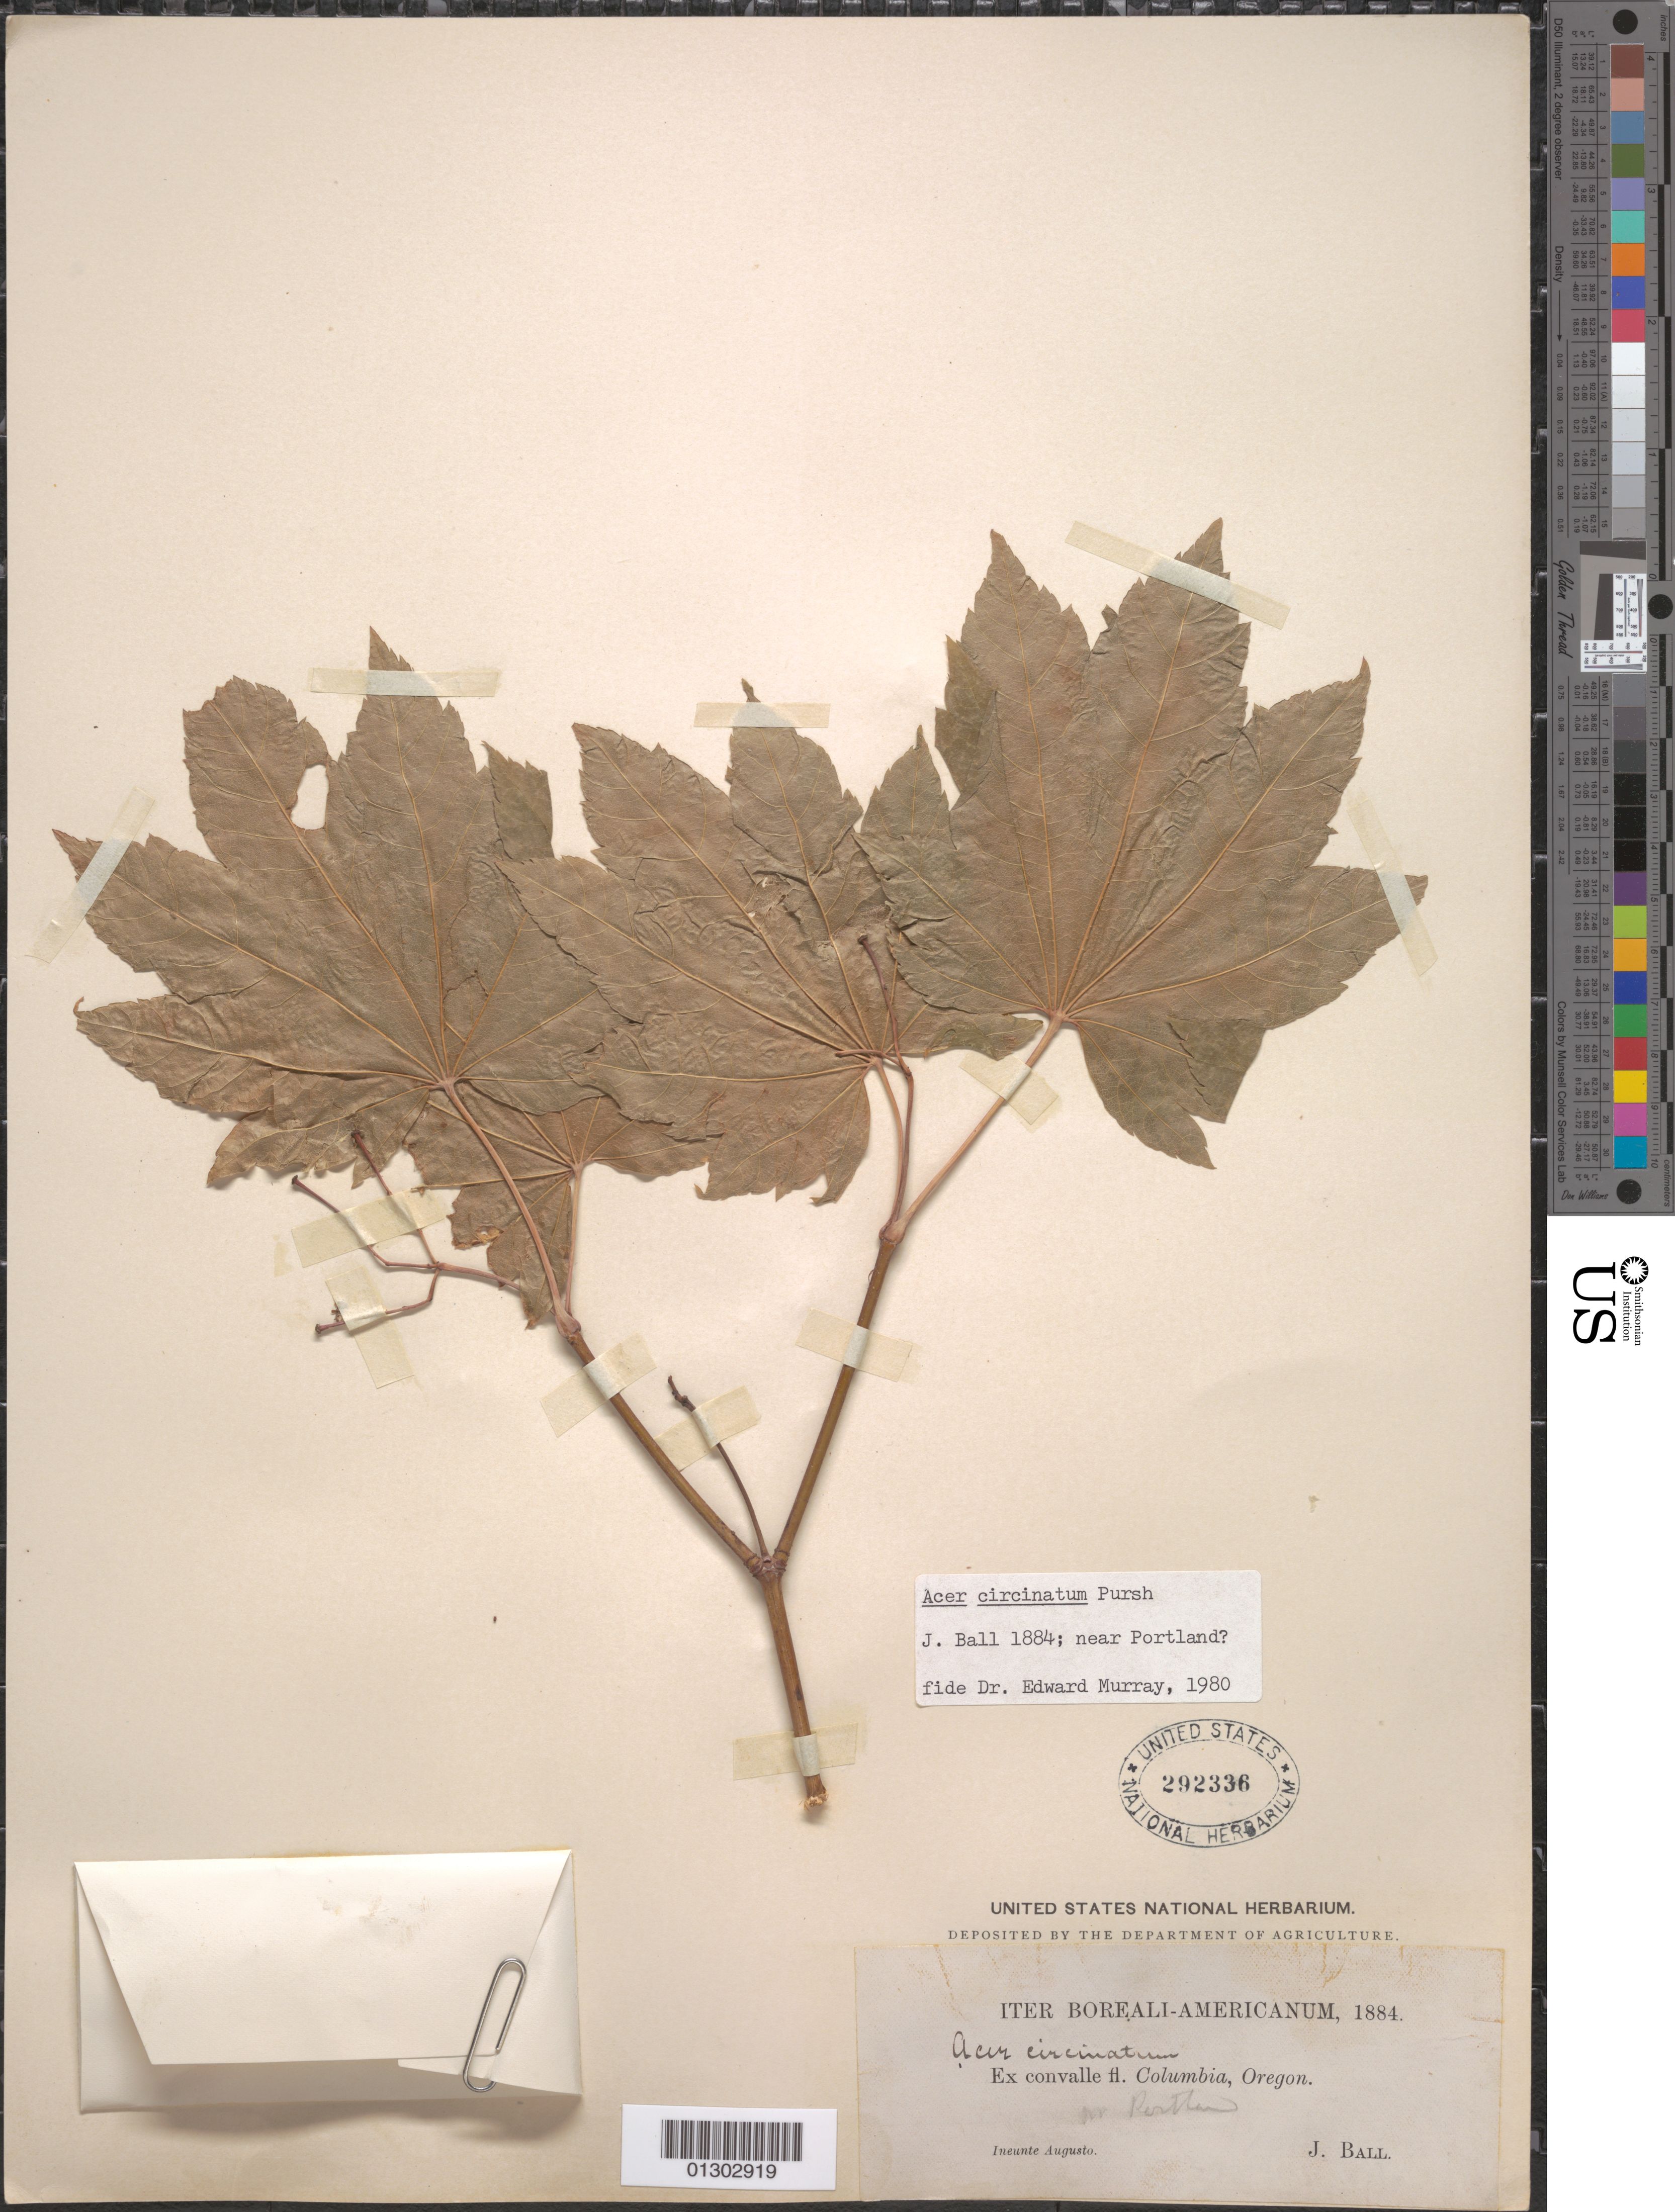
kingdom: Plantae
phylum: Tracheophyta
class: Magnoliopsida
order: Sapindales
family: Sapindaceae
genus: Acer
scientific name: Acer circinatum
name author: Pursh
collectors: J. Ball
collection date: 1884-08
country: United States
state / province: Oregon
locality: Ex convalle fl. Columbia.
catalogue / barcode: US 292336